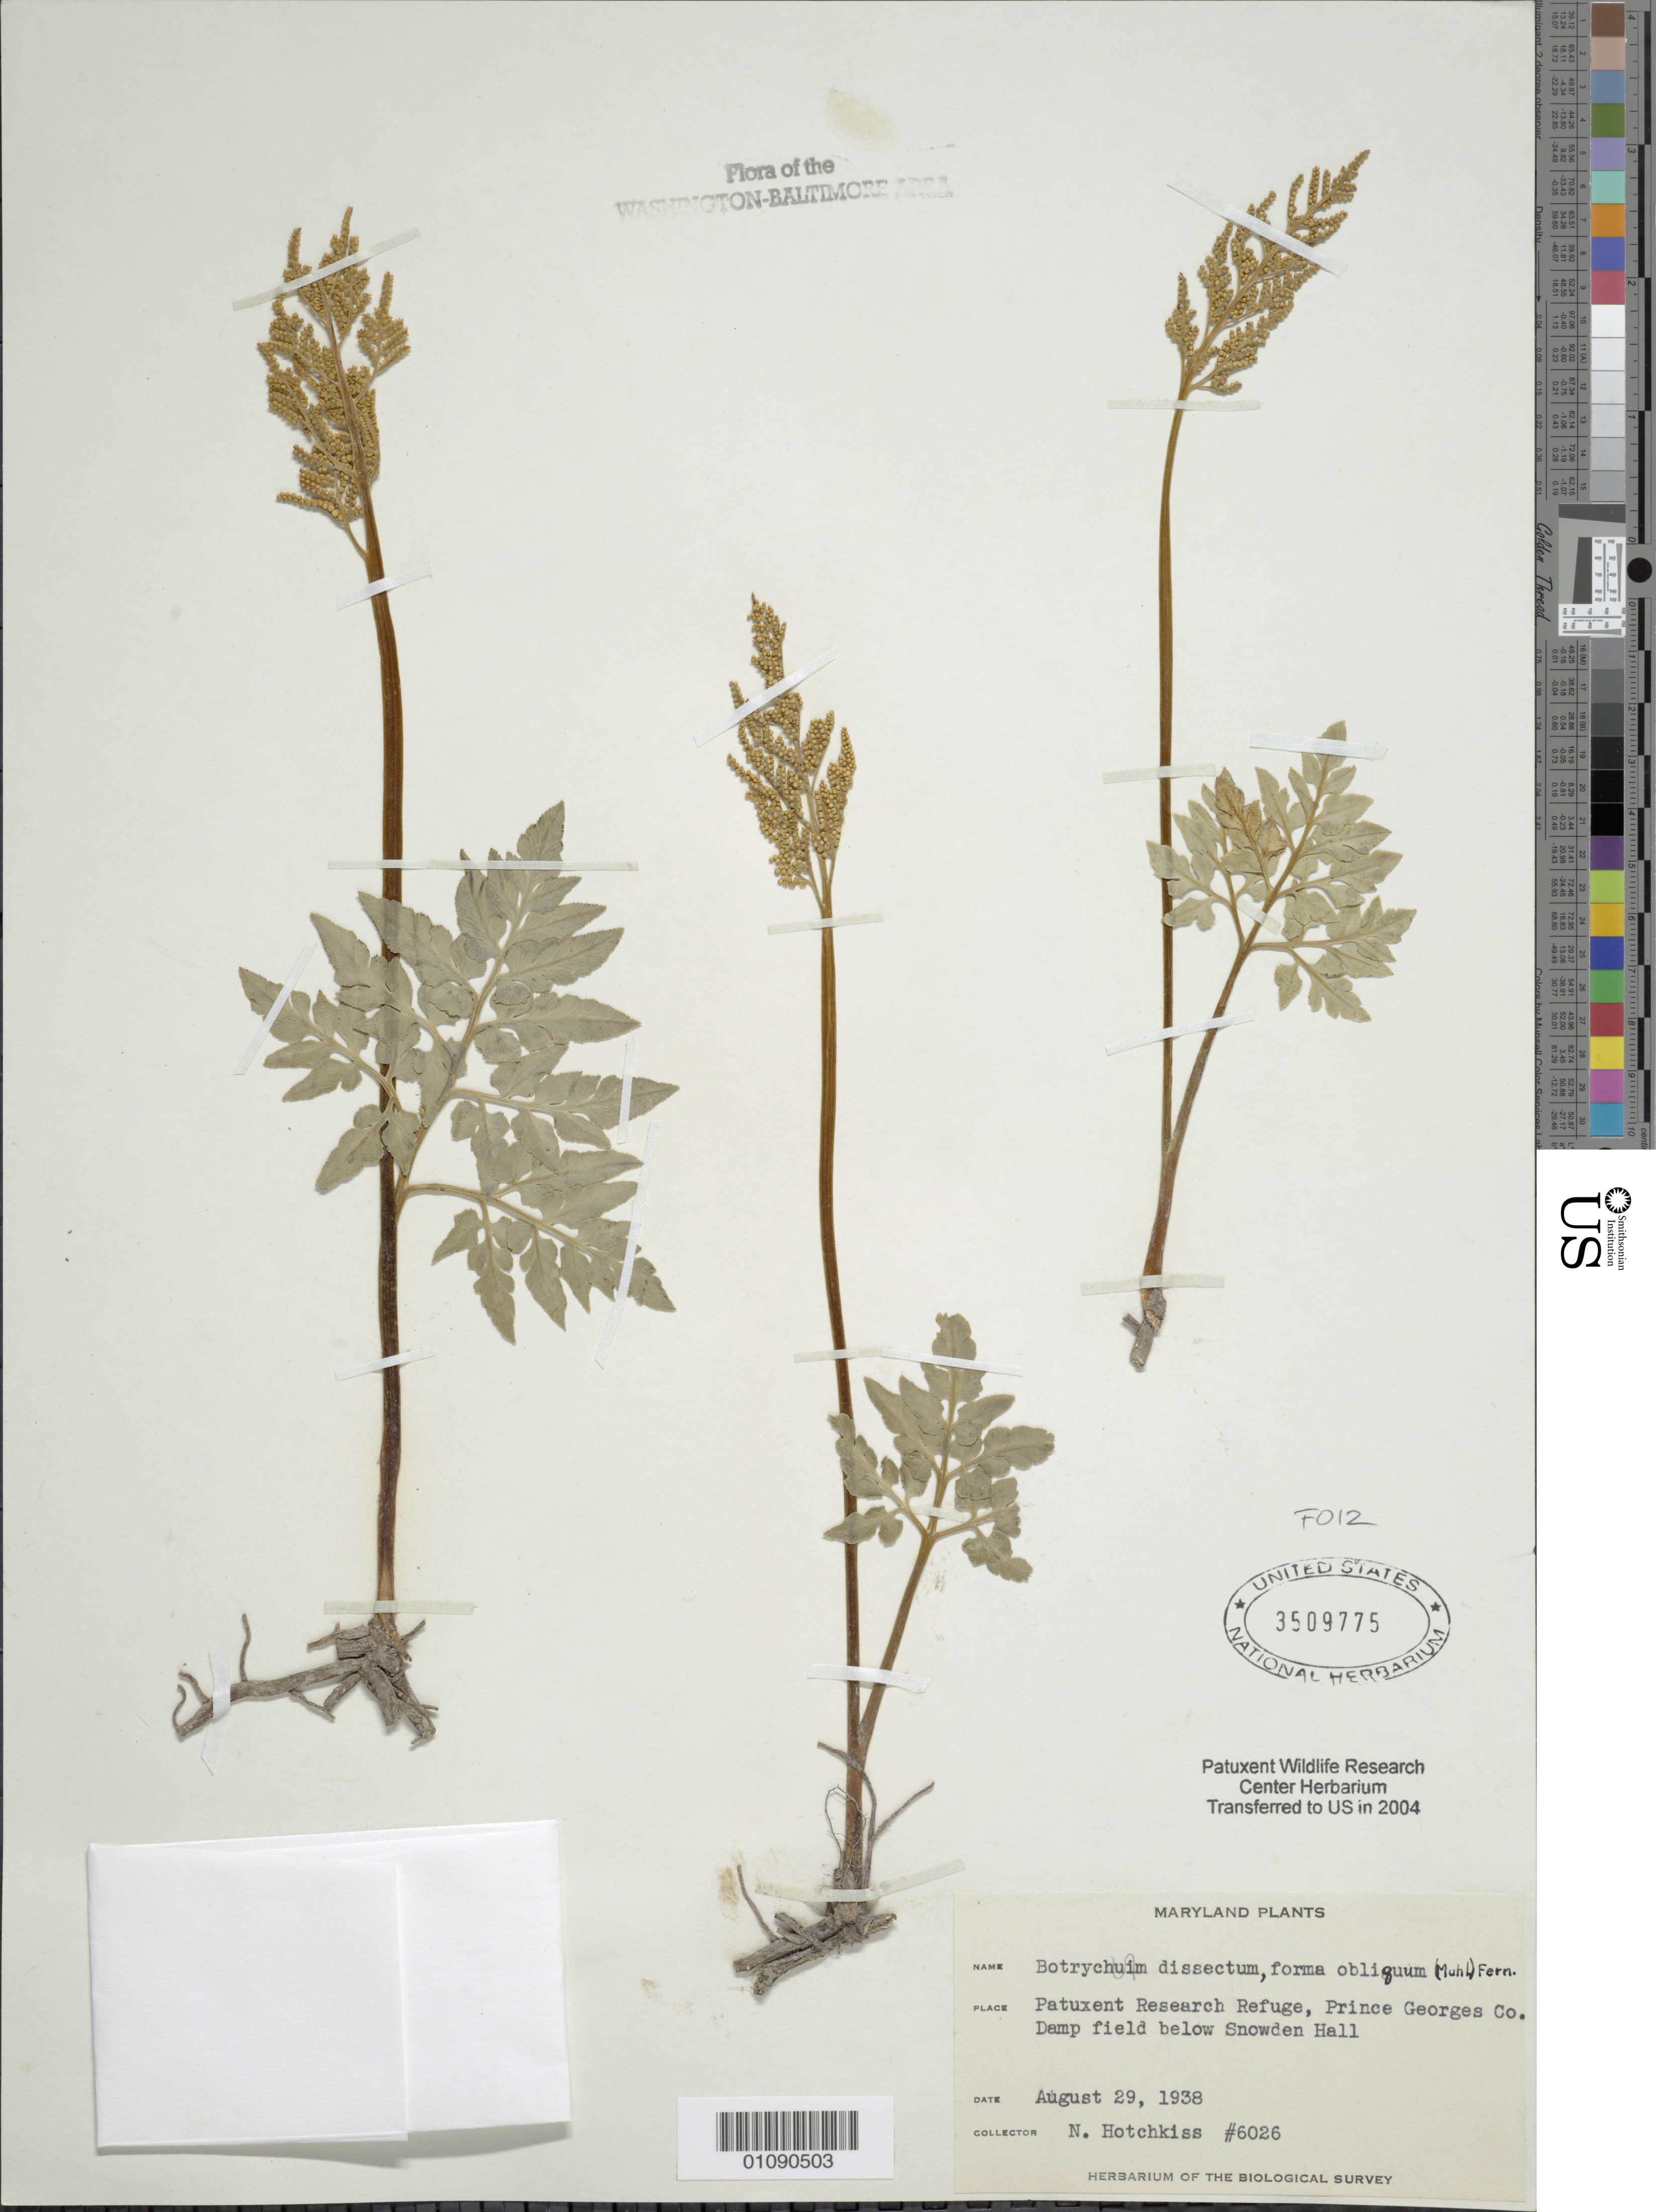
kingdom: Plantae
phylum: Tracheophyta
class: Polypodiopsida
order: Ophioglossales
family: Ophioglossaceae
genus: Botrychium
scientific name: Botrychium dissectum var. obliquum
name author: Clute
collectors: N. Hotchkiss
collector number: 6026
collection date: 1938-08-29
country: United States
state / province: Maryland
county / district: Prince George's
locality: Patuxent Wildlife Refuge, below Snowden Hall.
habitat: Damp field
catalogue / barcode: US 3509775